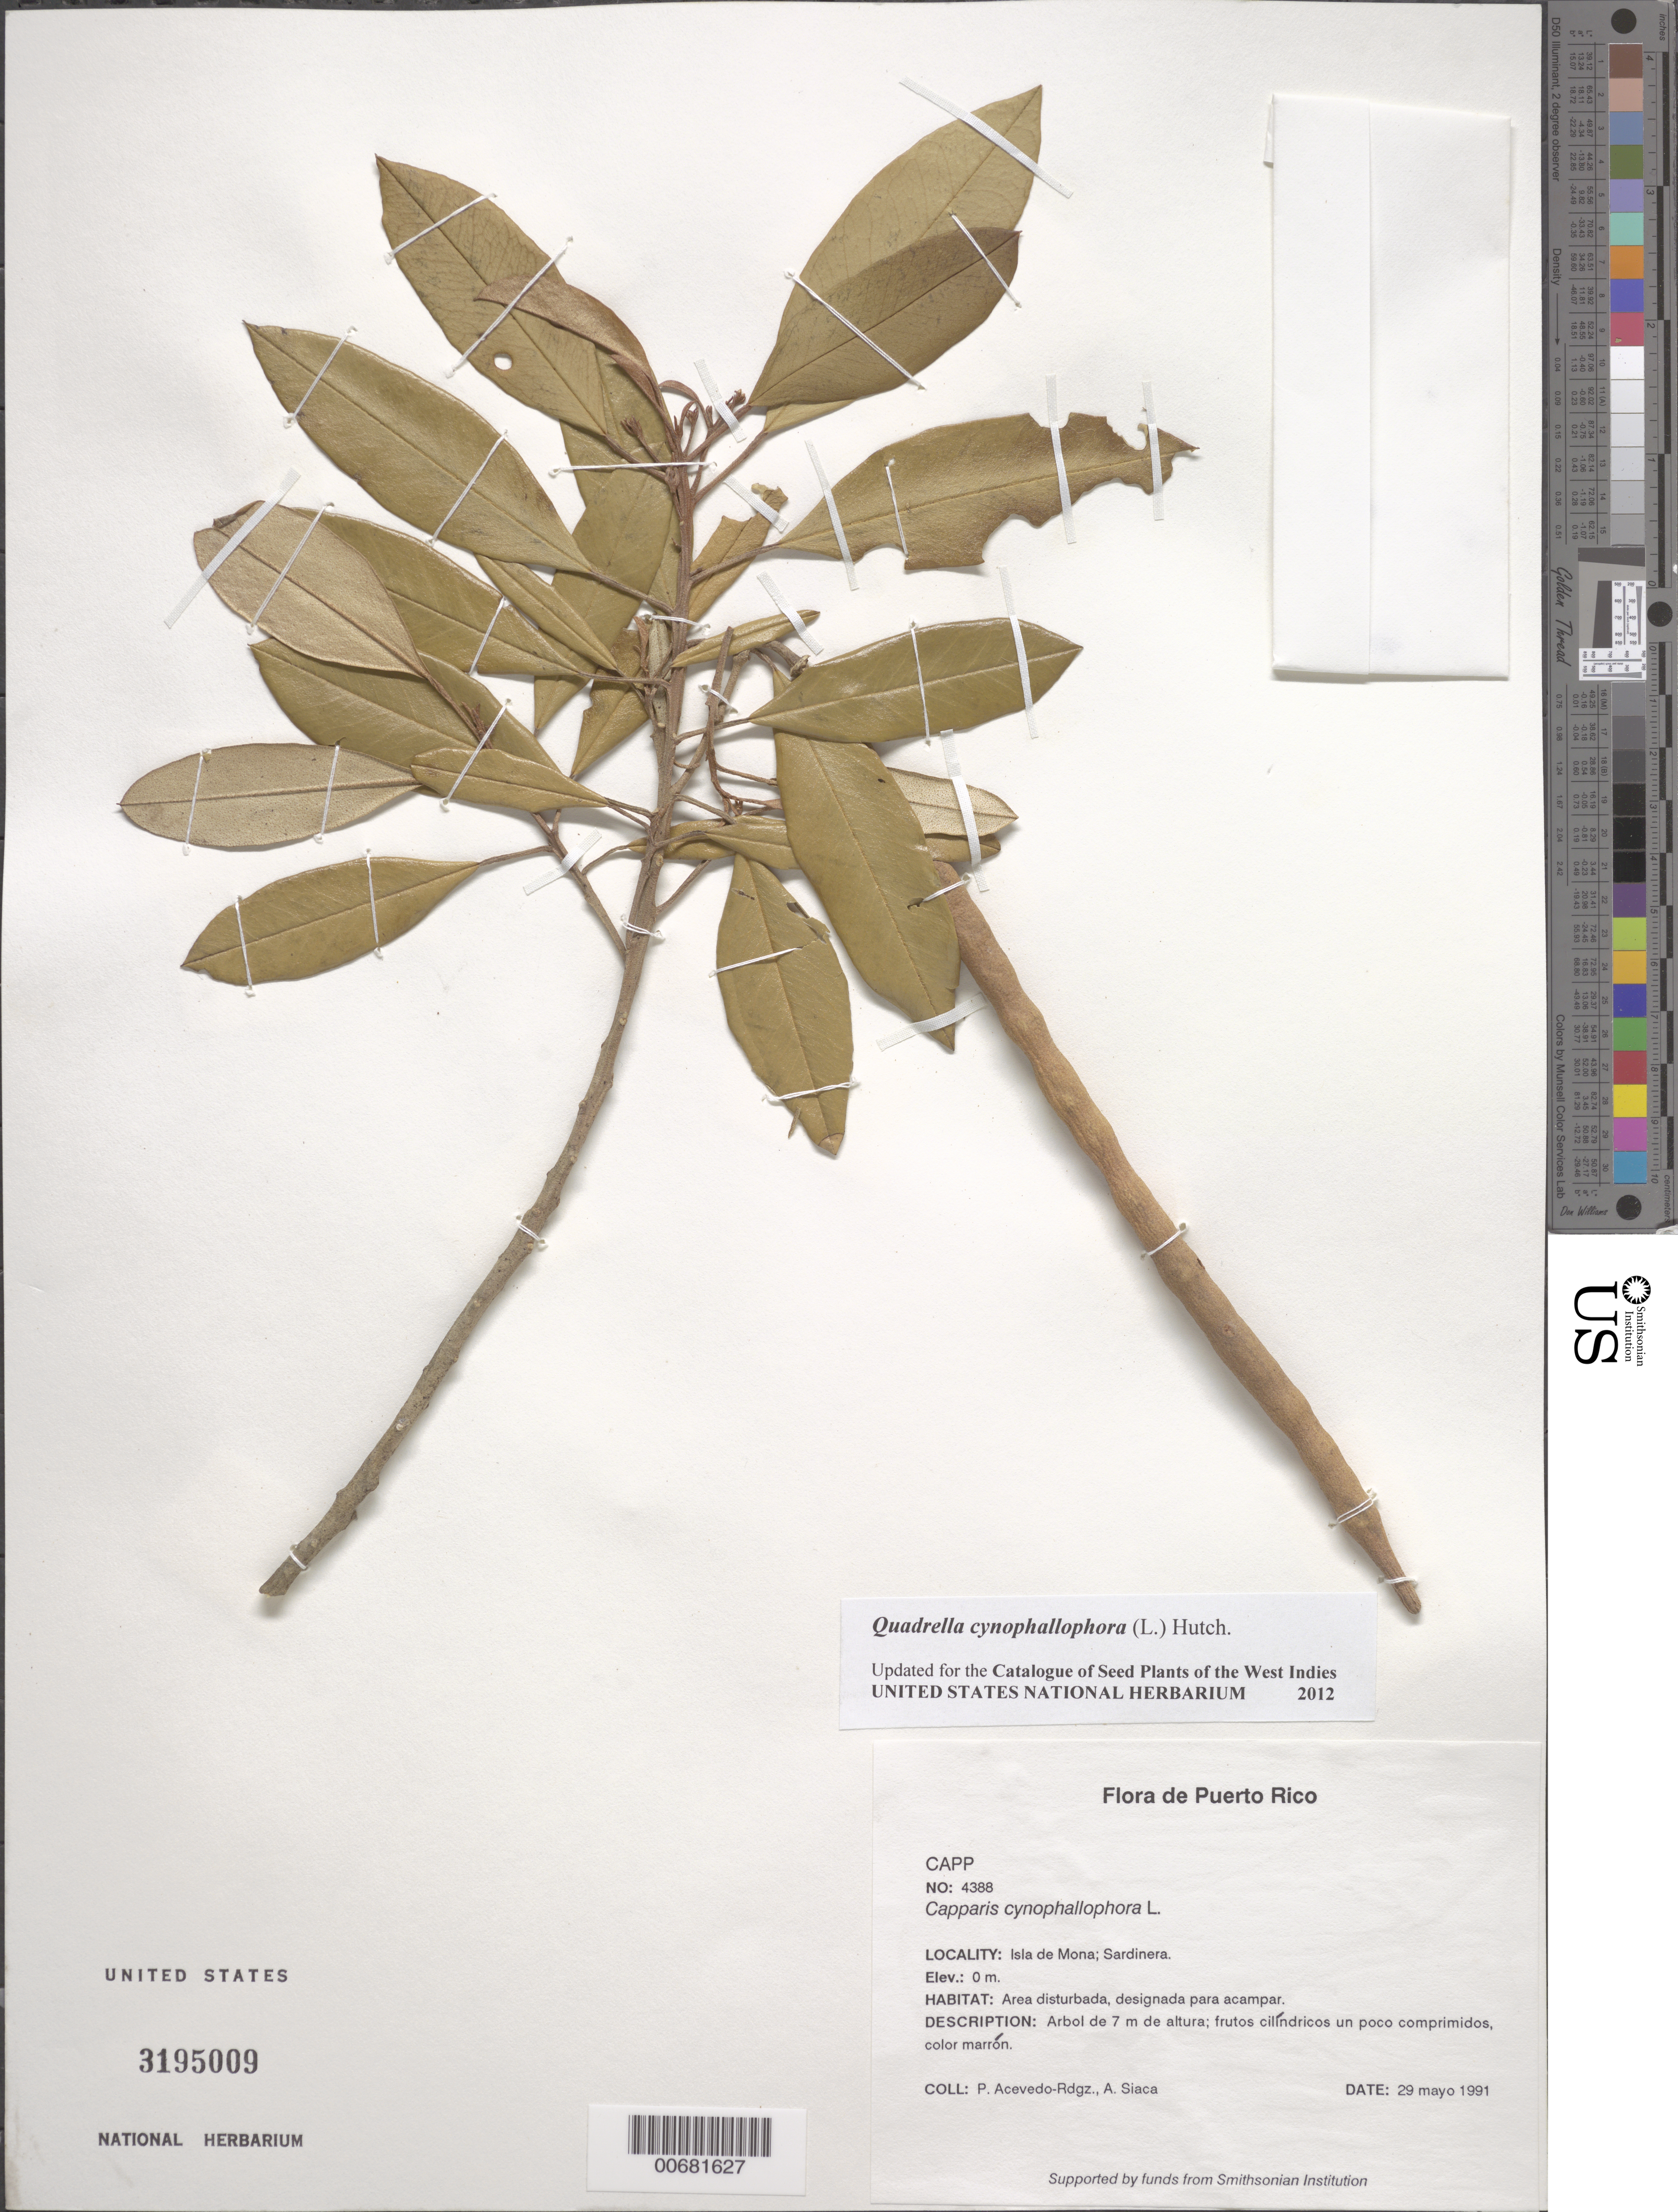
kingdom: Plantae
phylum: Tracheophyta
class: Magnoliopsida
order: Brassicales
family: Capparaceae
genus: Quadrella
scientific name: Quadrella cynophallophora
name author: (L.) Hutch.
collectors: P. Acevedo-Rodr. & A. Siaca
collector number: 4388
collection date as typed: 29 May 1991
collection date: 1991-05-29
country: Puerto Rico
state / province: Mayaguëz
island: Mona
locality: Isla de Mona; Sardinera.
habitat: Area disturbada, designada para acampar.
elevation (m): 0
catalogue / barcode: US 3195009